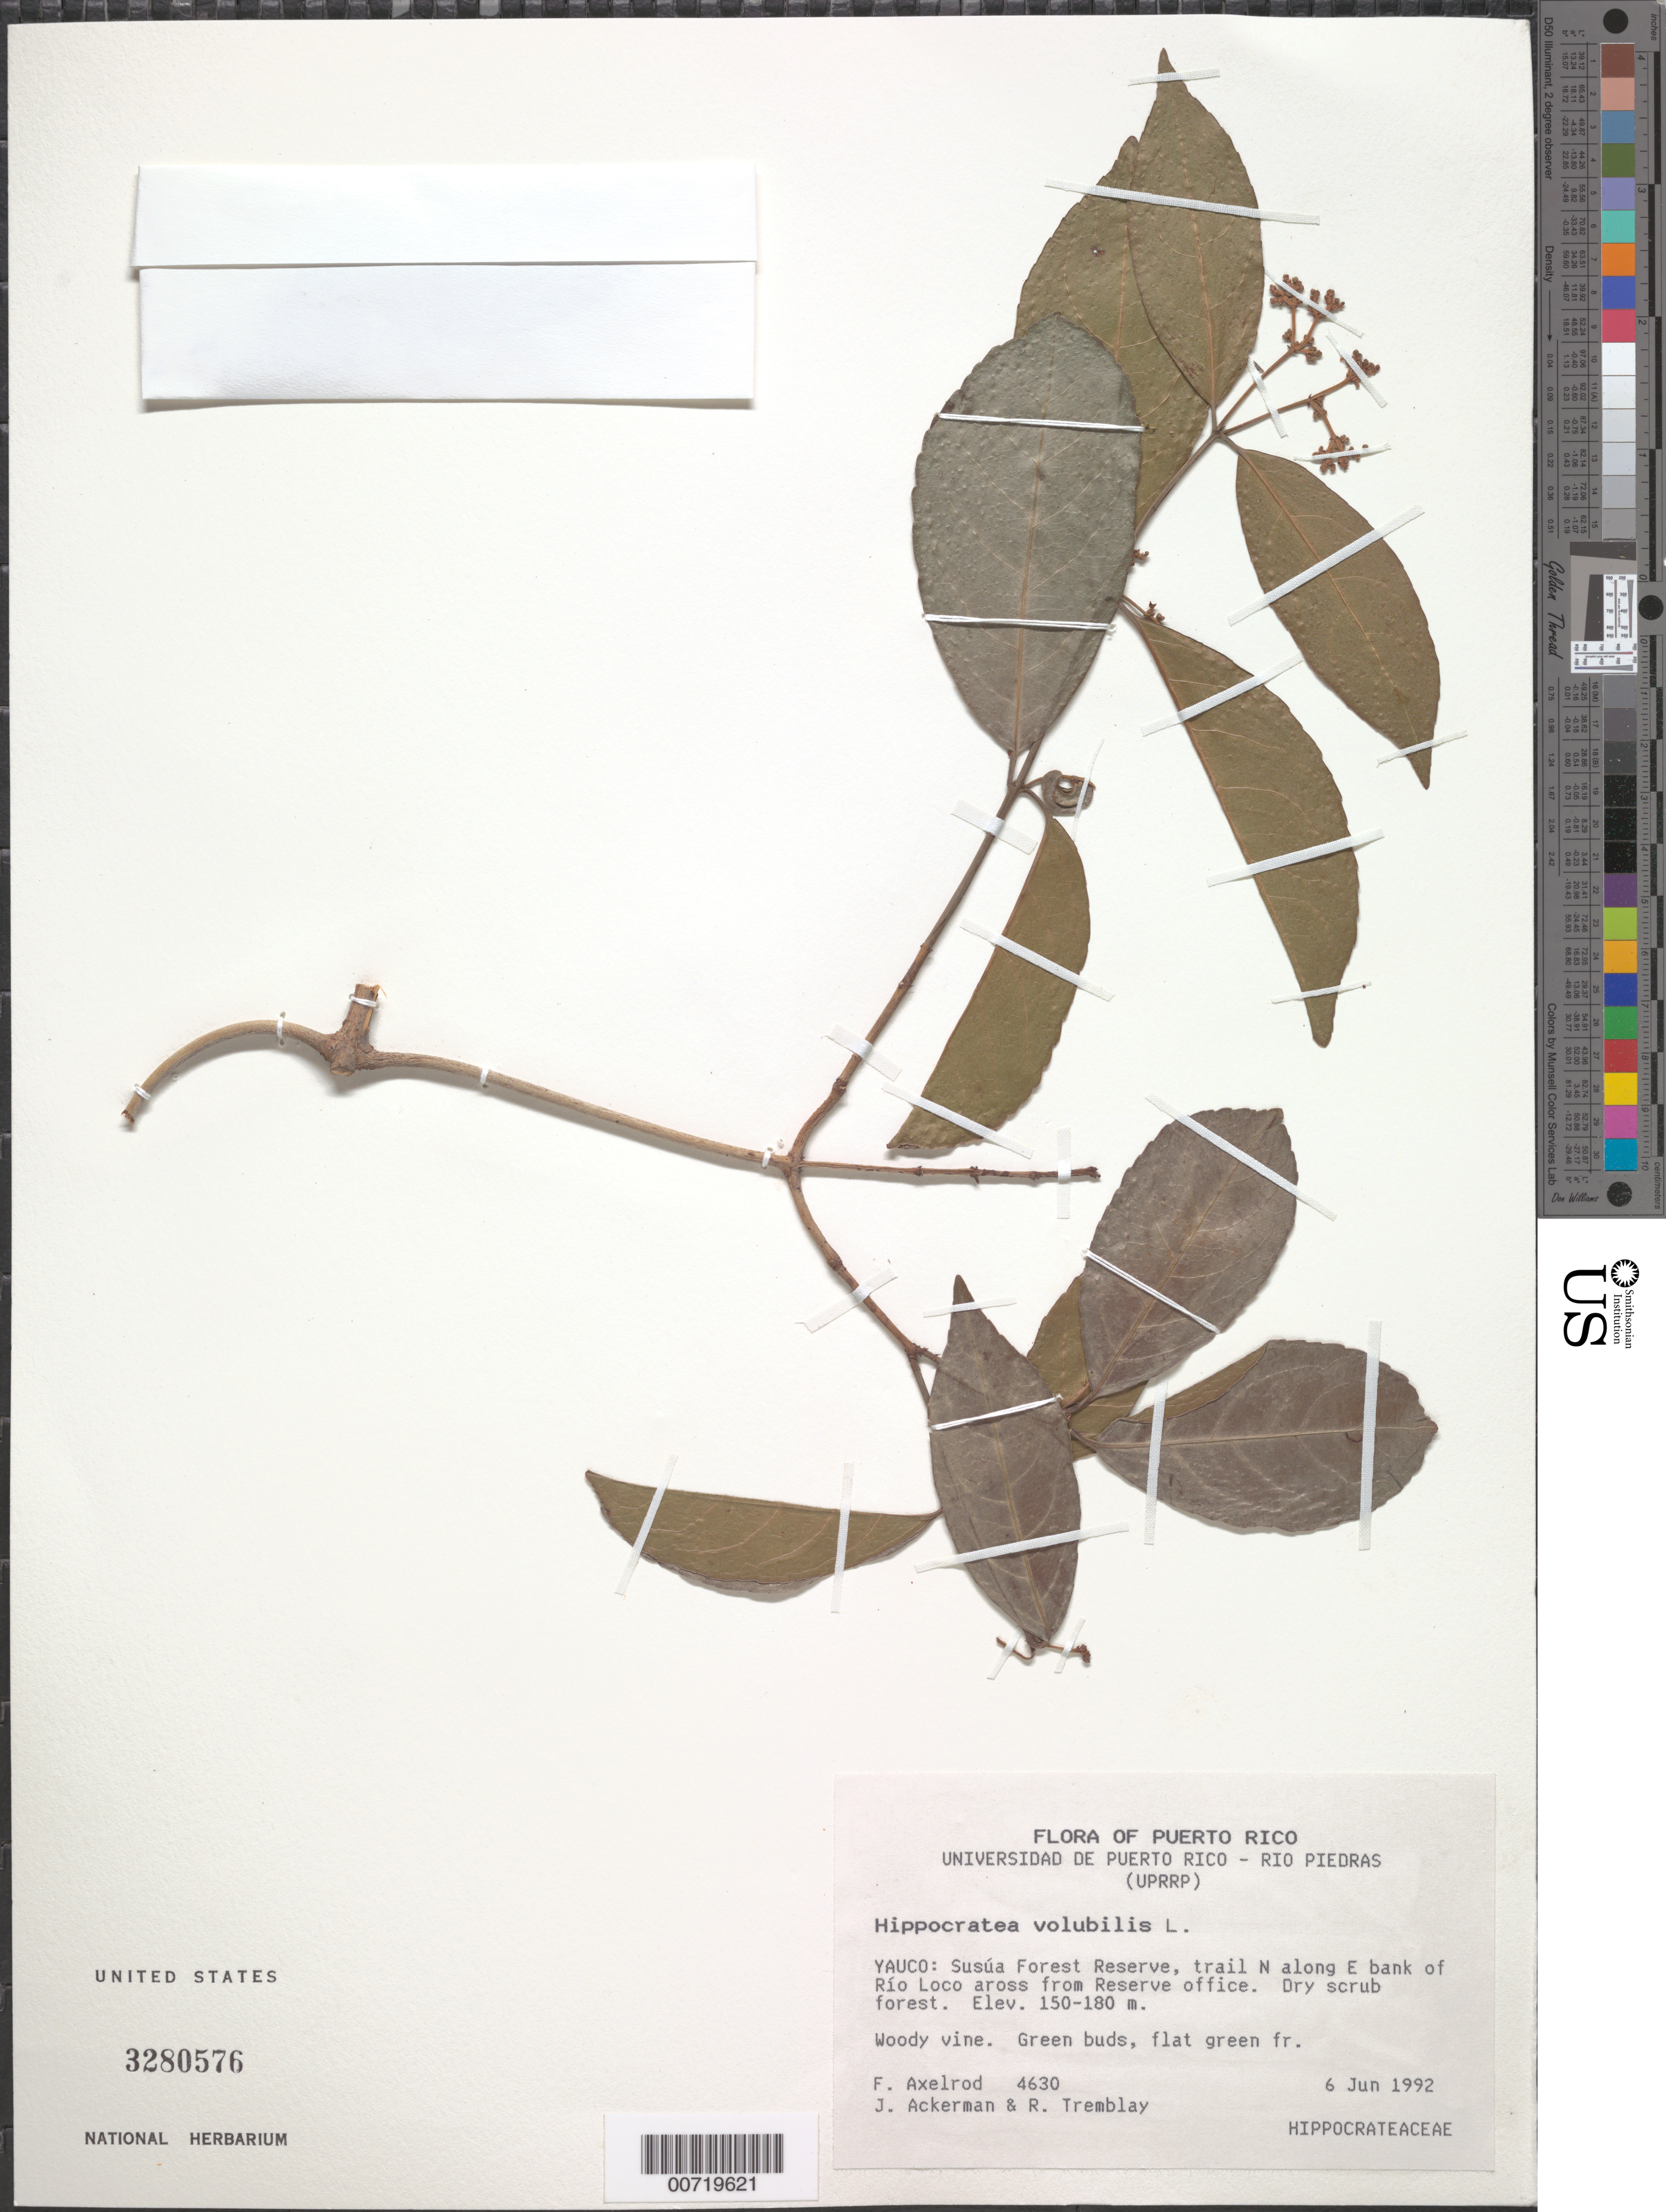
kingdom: Plantae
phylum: Tracheophyta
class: Magnoliopsida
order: Celastrales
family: Celastraceae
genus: Hippocratea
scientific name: Hippocratea volubilis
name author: L.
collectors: F. S. Axelrod, J. Ackerman & R. L. Tremblay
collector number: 4630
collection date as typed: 06 Jun 1992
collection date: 1992-06-06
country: Puerto Rico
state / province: Yauco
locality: Yauco: Susúa Forest Reserve, trail N along E bank of Río Loco across from reserve office.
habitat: Dry scrub forest.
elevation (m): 150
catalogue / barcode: US 3280576